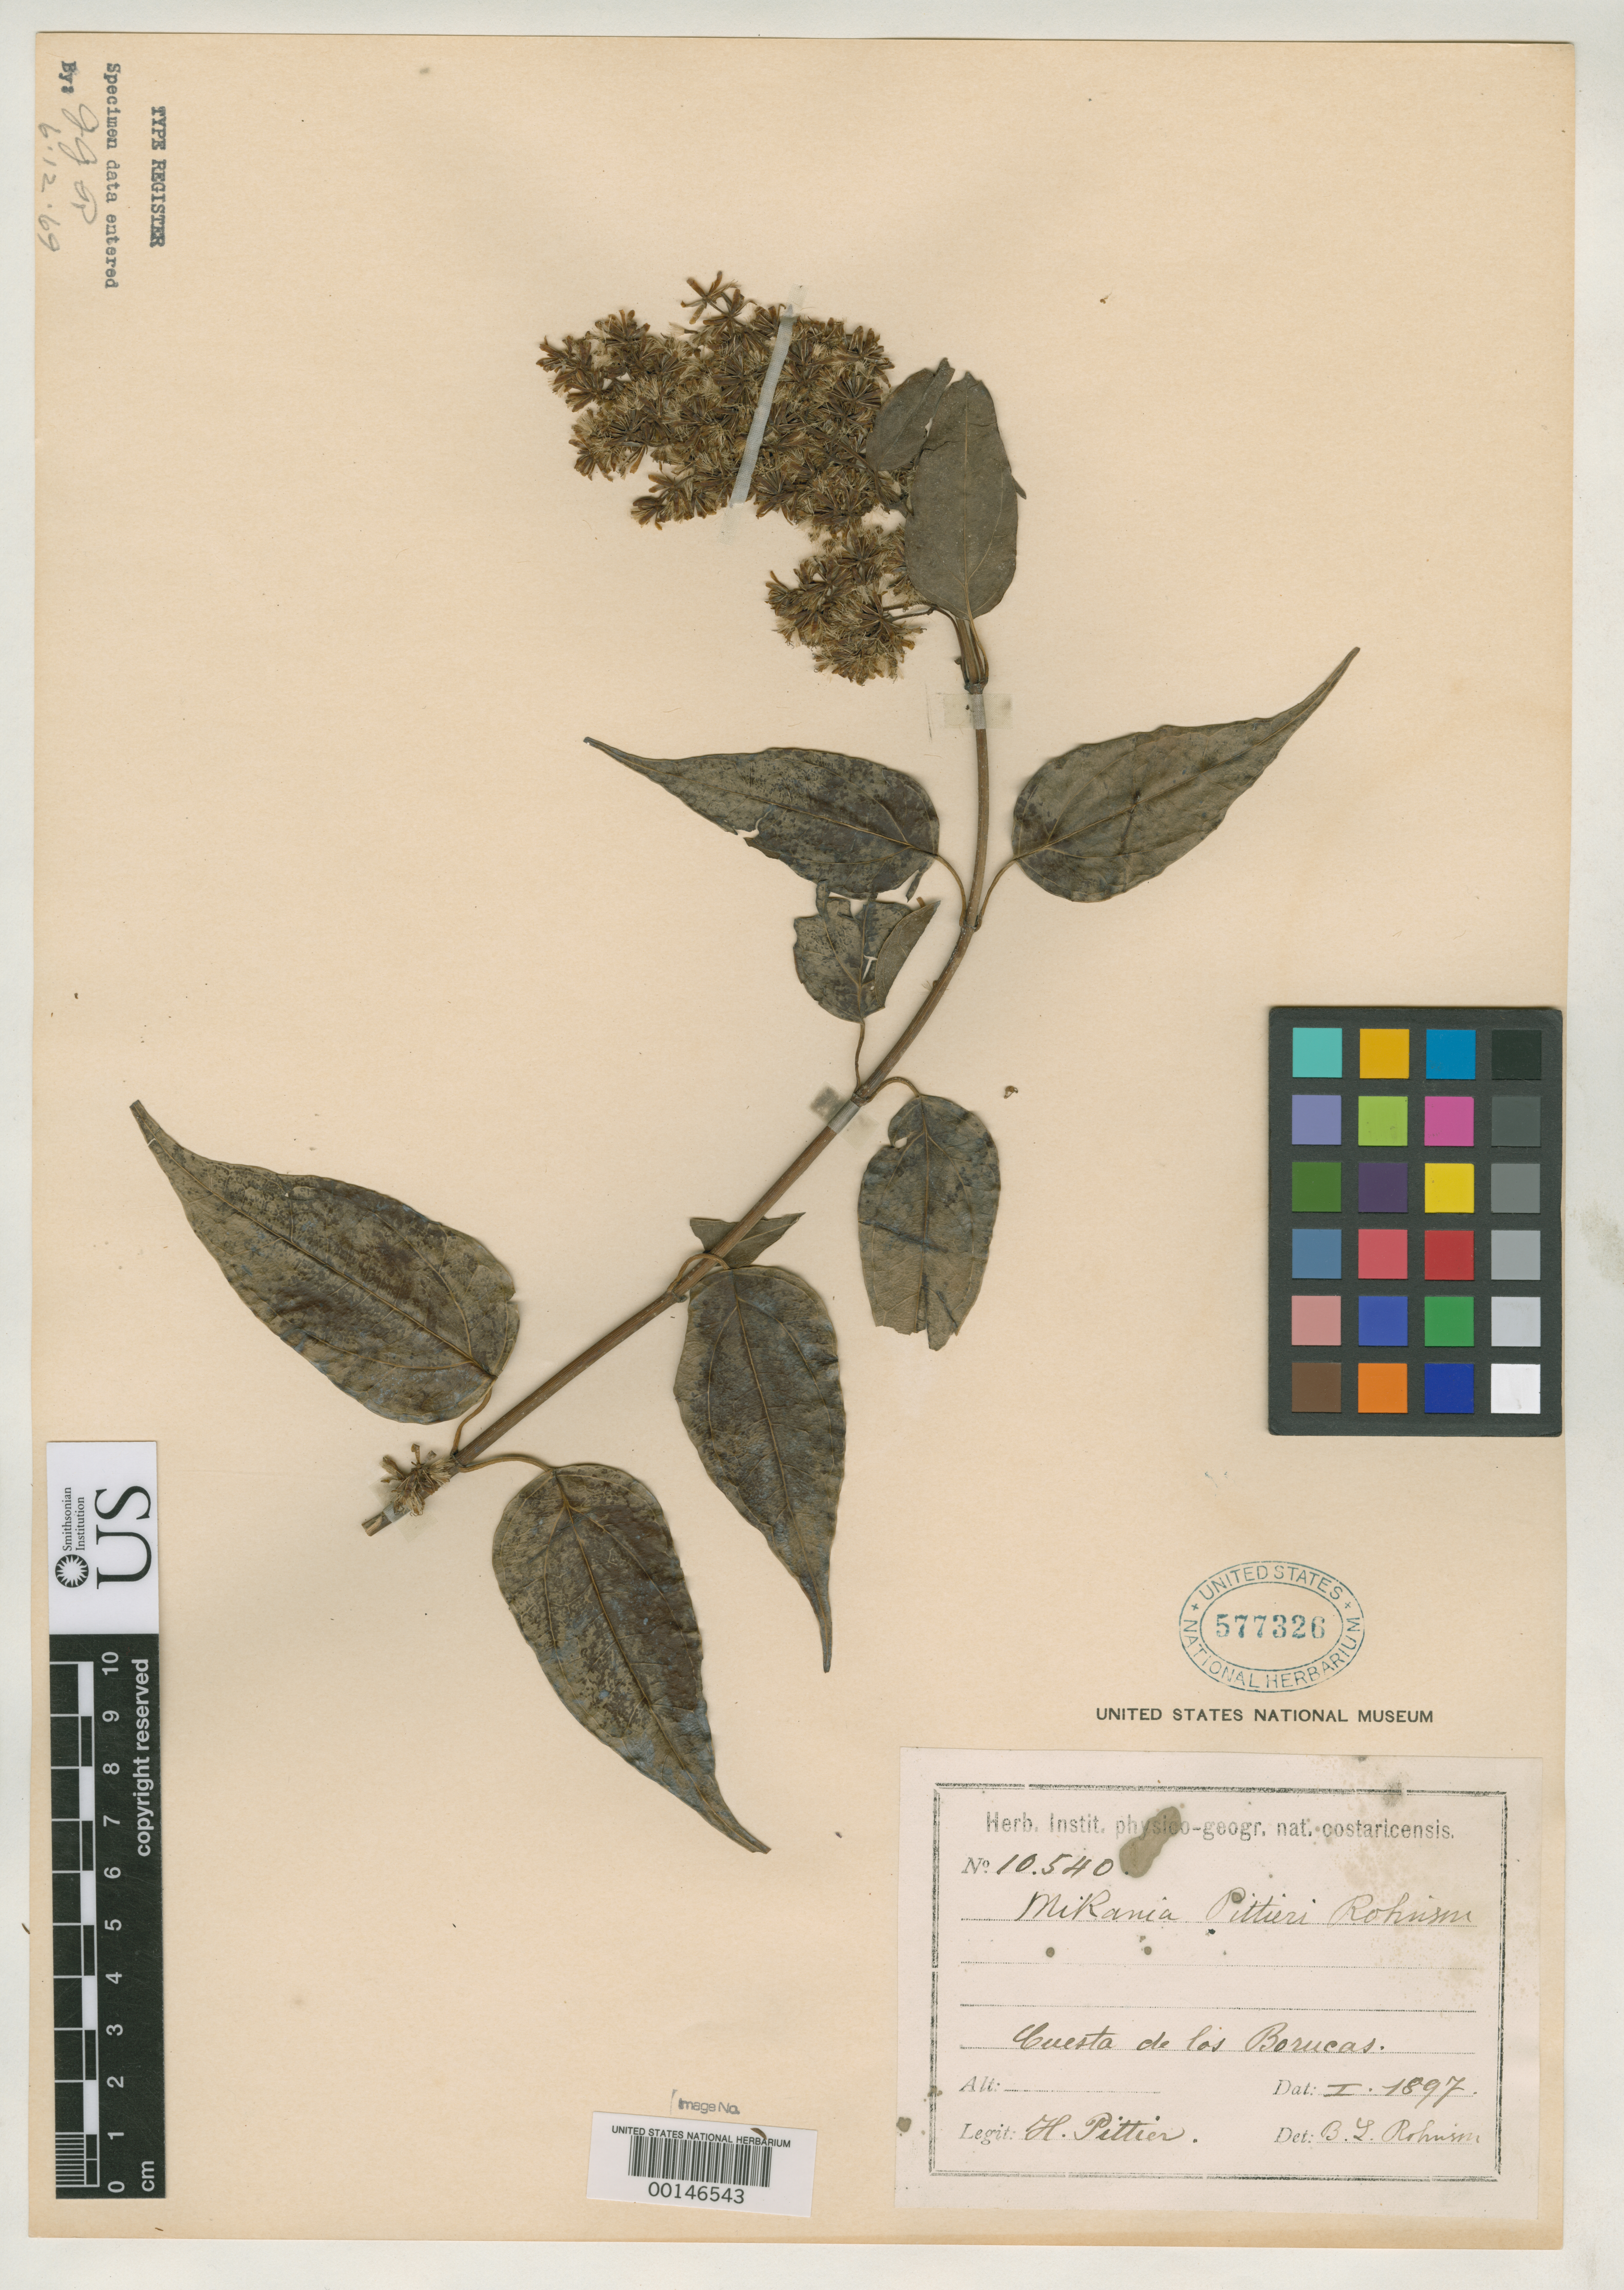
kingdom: Plantae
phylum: Tracheophyta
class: Magnoliopsida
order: Asterales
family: Asteraceae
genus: Mikania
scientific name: Mikania pittieri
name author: B.L. Rob.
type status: Isotype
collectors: H. F. Pittier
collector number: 10540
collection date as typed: Jan 1897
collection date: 1897-01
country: Costa Rica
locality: Cuesta de Los Borucas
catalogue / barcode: US 577326